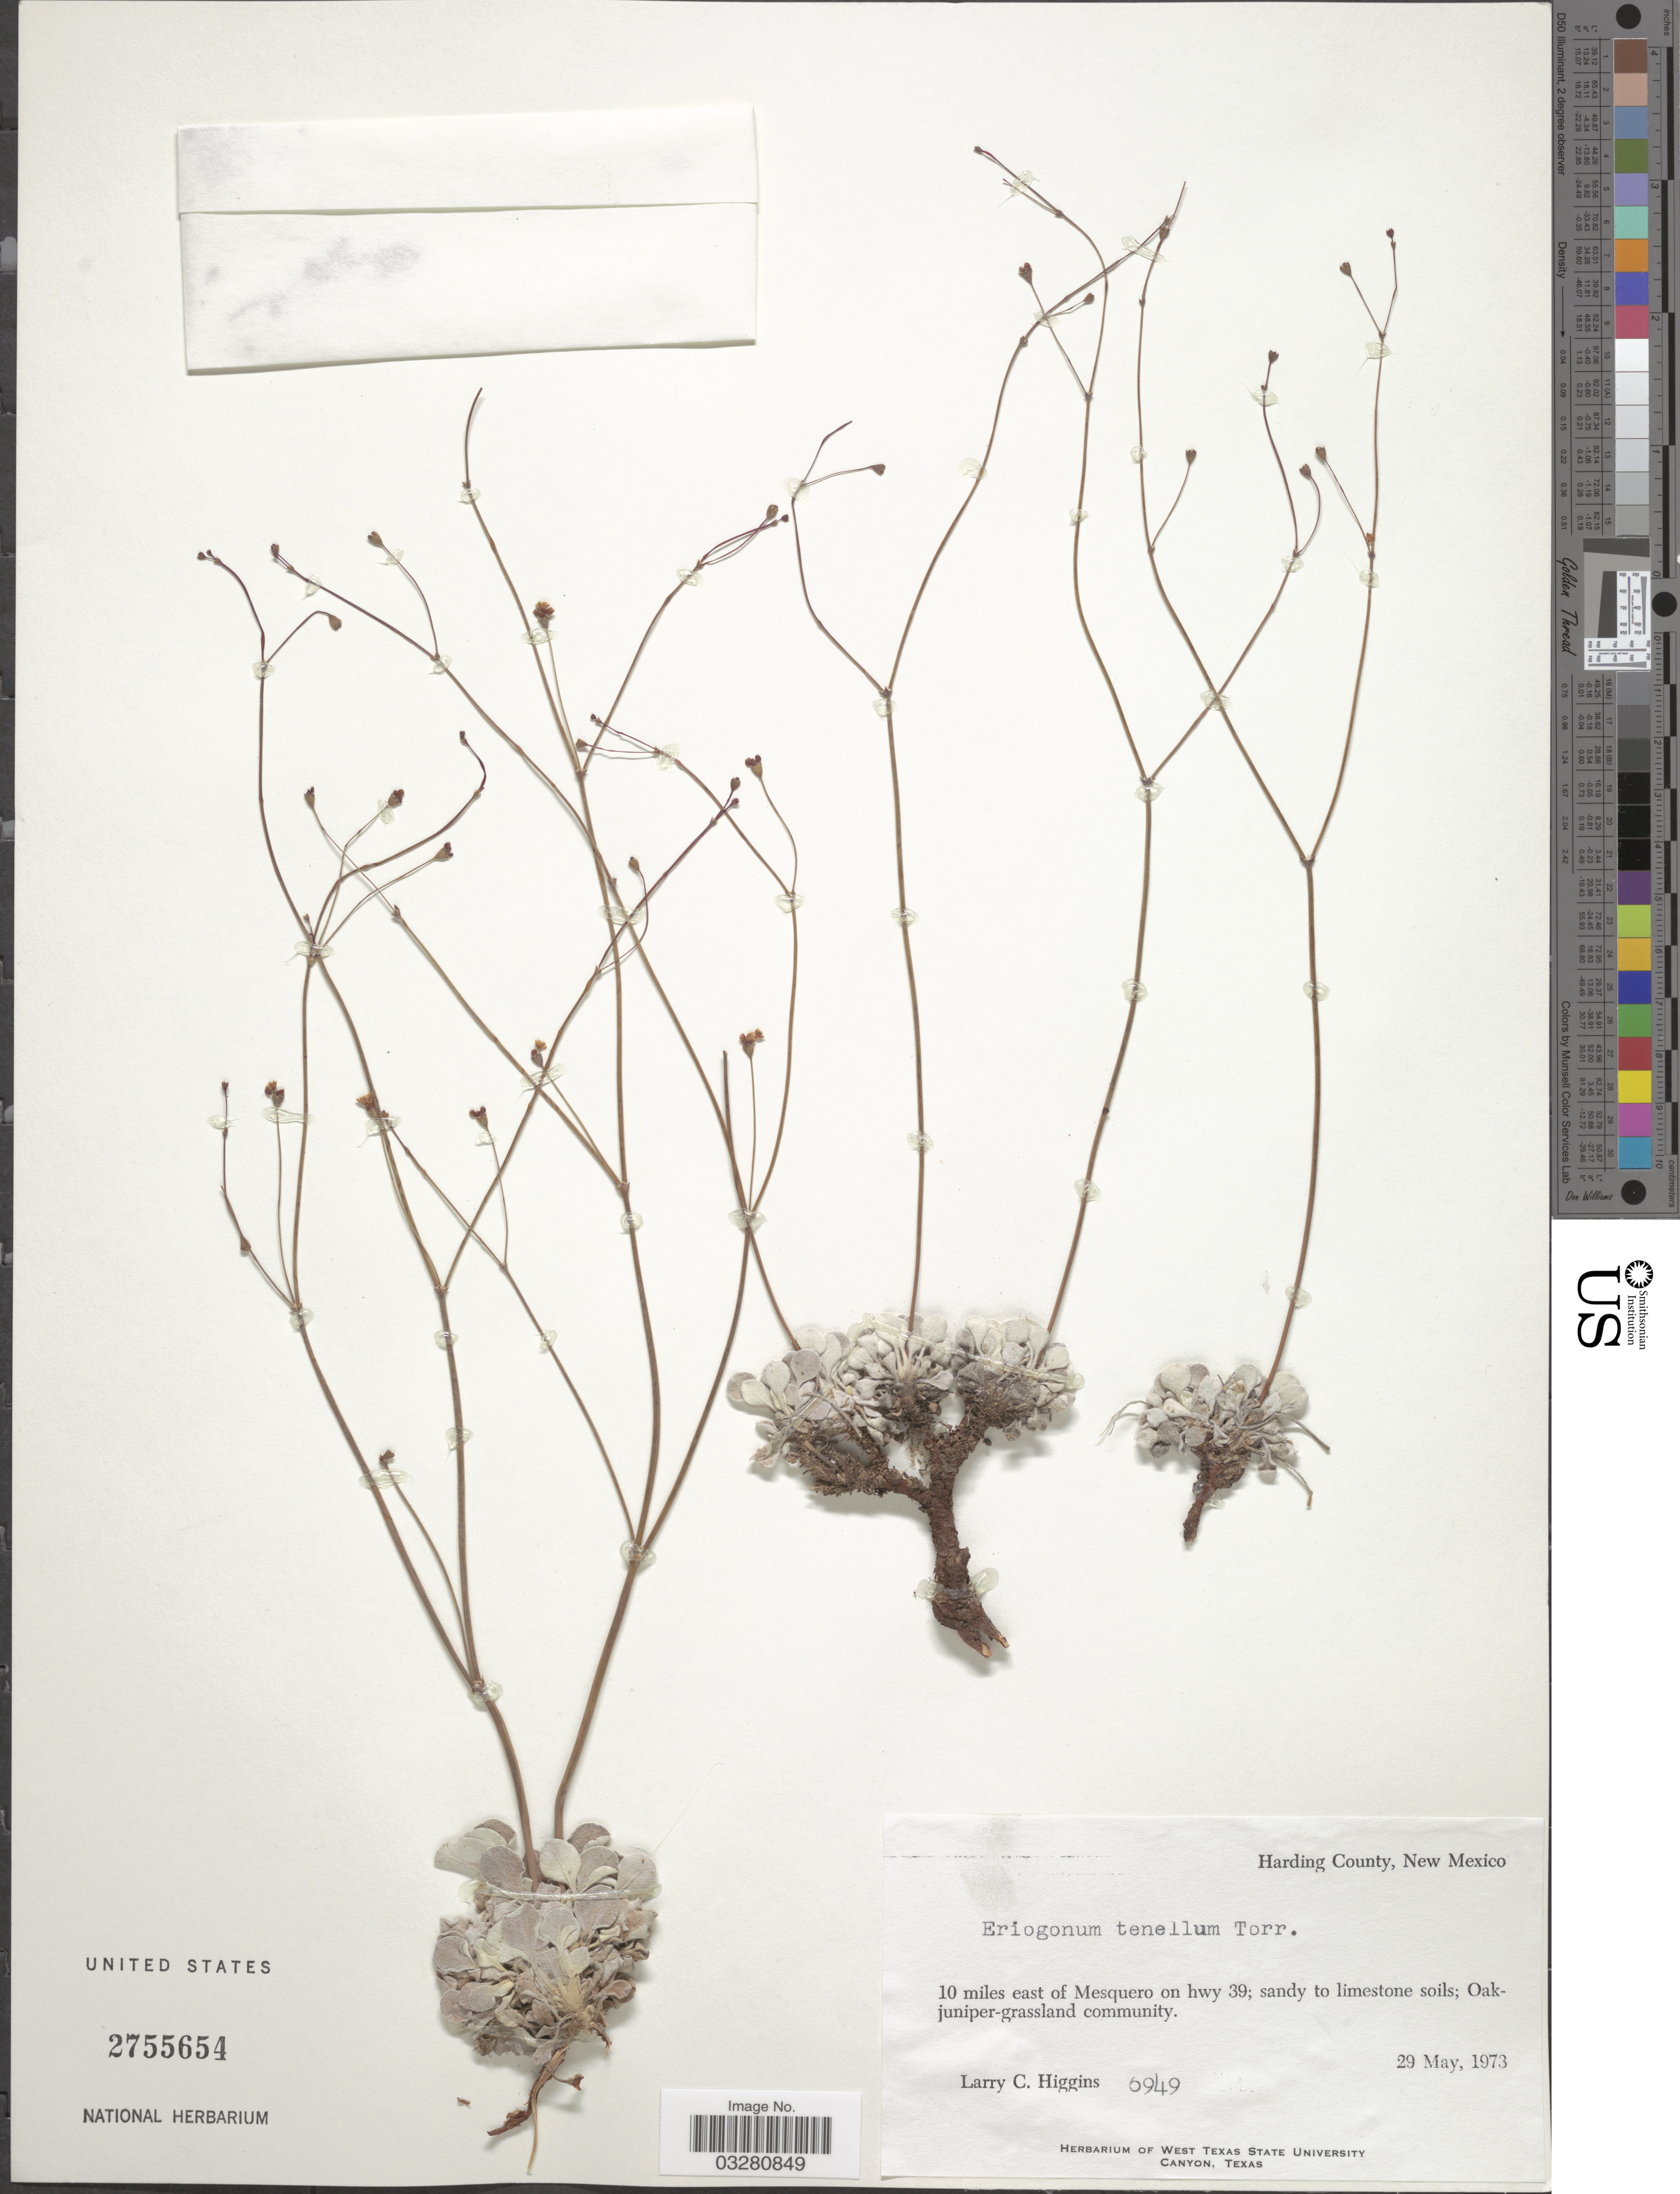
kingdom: Plantae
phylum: Tracheophyta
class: Magnoliopsida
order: Caryophyllales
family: Polygonaceae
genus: Eriogonum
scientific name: Eriogonum tenellum var. tenellum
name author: Torr.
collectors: L. Higgins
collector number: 6949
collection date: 1973-05-29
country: United States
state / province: New Mexico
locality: Harding County. 10 miles east of Mesquero on hwy 39. Oak-juniper-grassland community.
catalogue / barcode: US 2755654